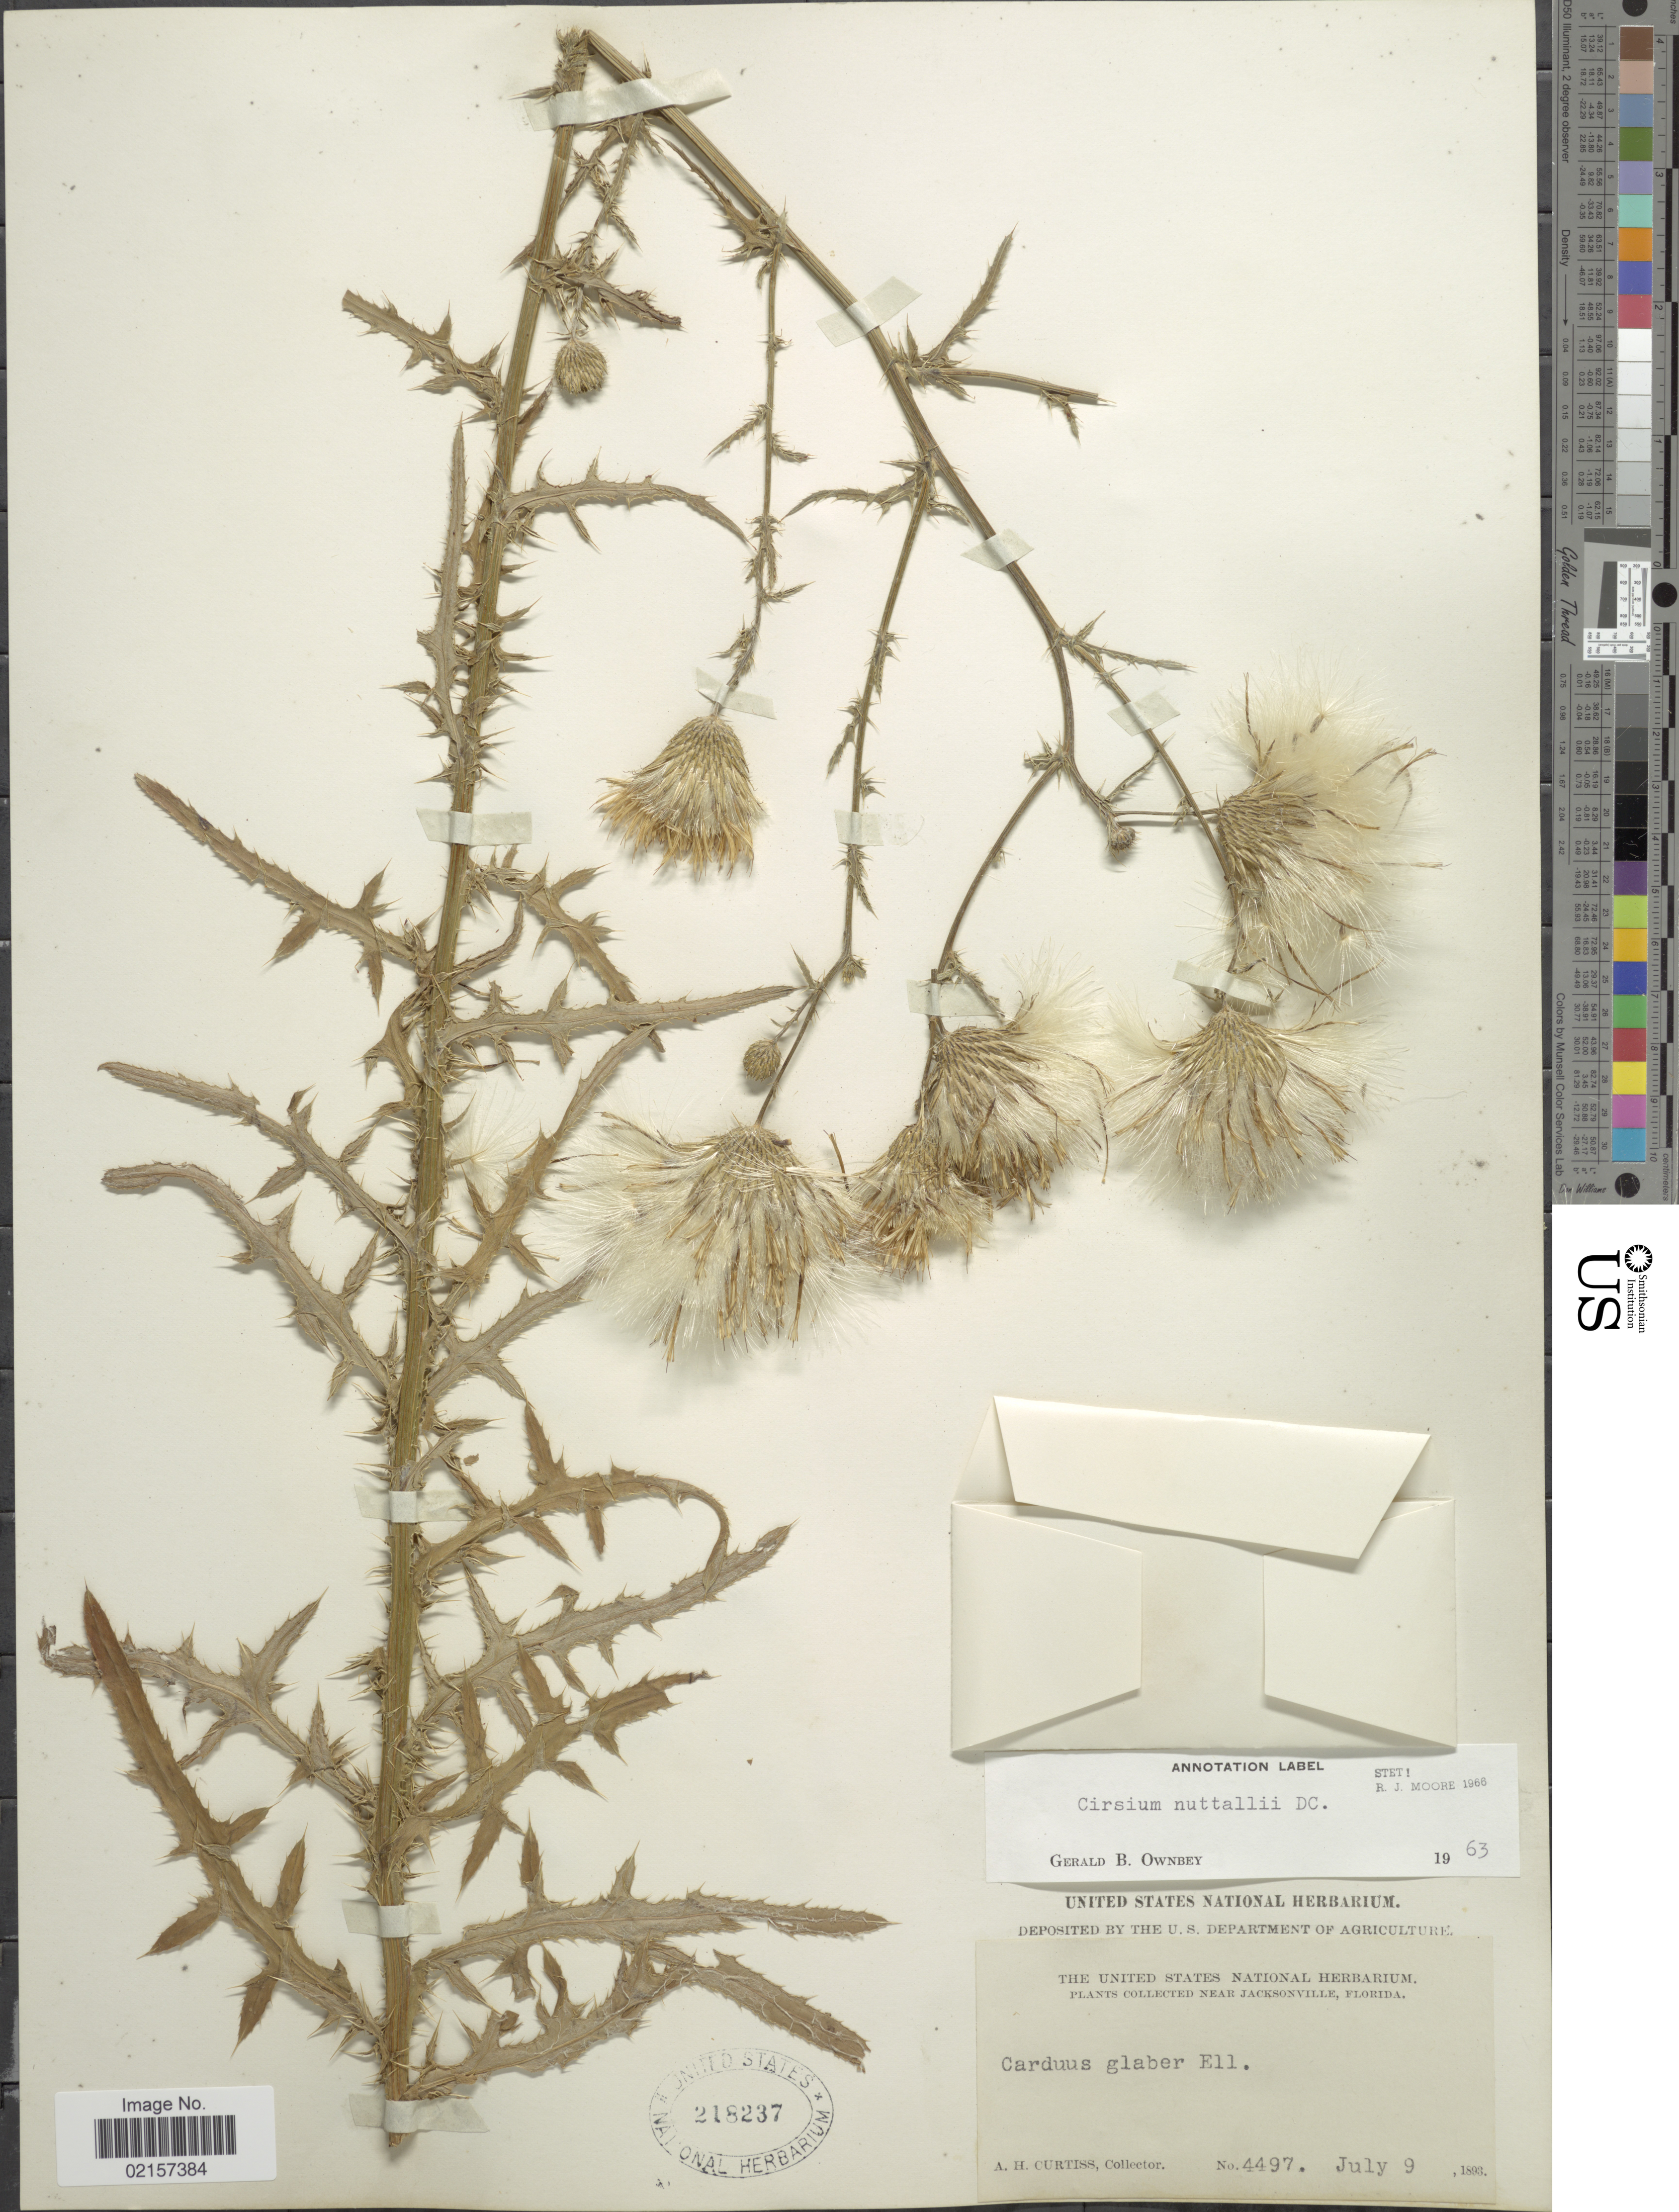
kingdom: Plantae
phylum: Tracheophyta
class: Magnoliopsida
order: Asterales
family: Asteraceae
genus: Cirsium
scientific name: Cirsium nuttali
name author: DC.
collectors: A. H. Curtiss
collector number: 4497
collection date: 1893-07-09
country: United States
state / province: Florida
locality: Near Jacksenville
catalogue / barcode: US 218237